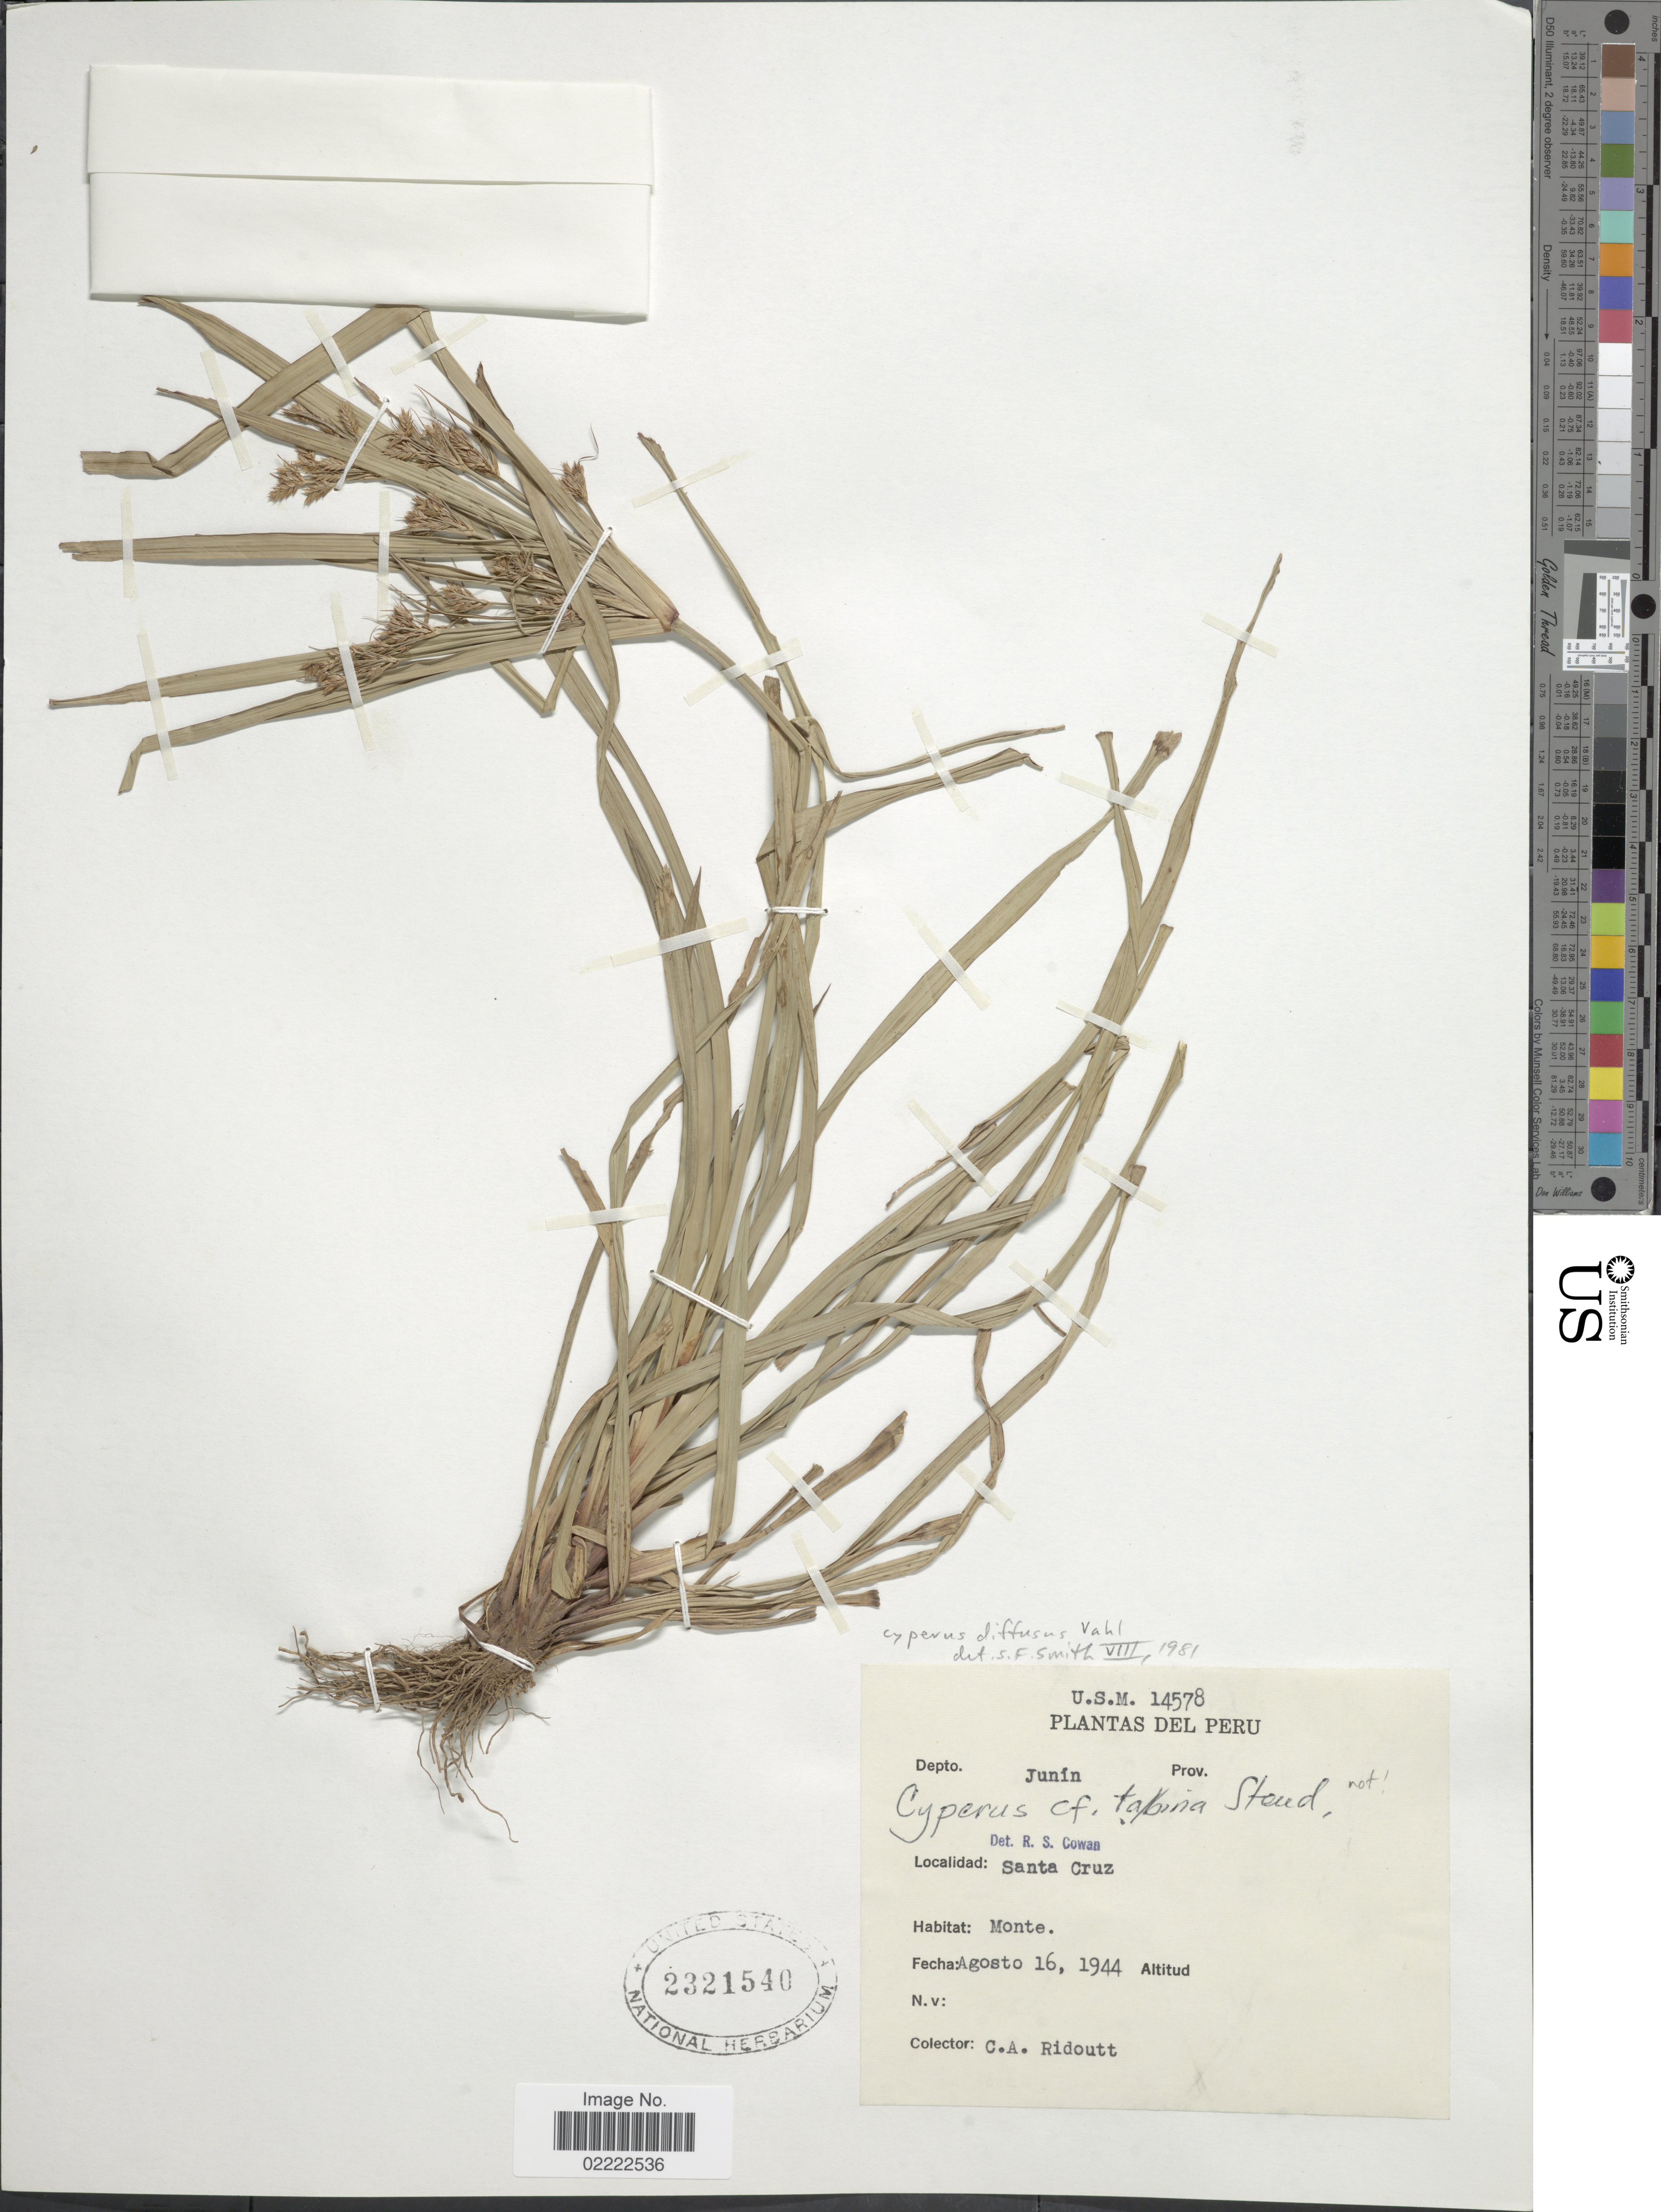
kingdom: Plantae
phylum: Tracheophyta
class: Liliopsida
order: Poales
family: Cyperaceae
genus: Cyperus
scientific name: Cyperus laxus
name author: Lam.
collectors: C. Ridoutt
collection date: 1944-08-16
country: Peru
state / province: Junín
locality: Santa Cruz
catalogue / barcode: US 2321540